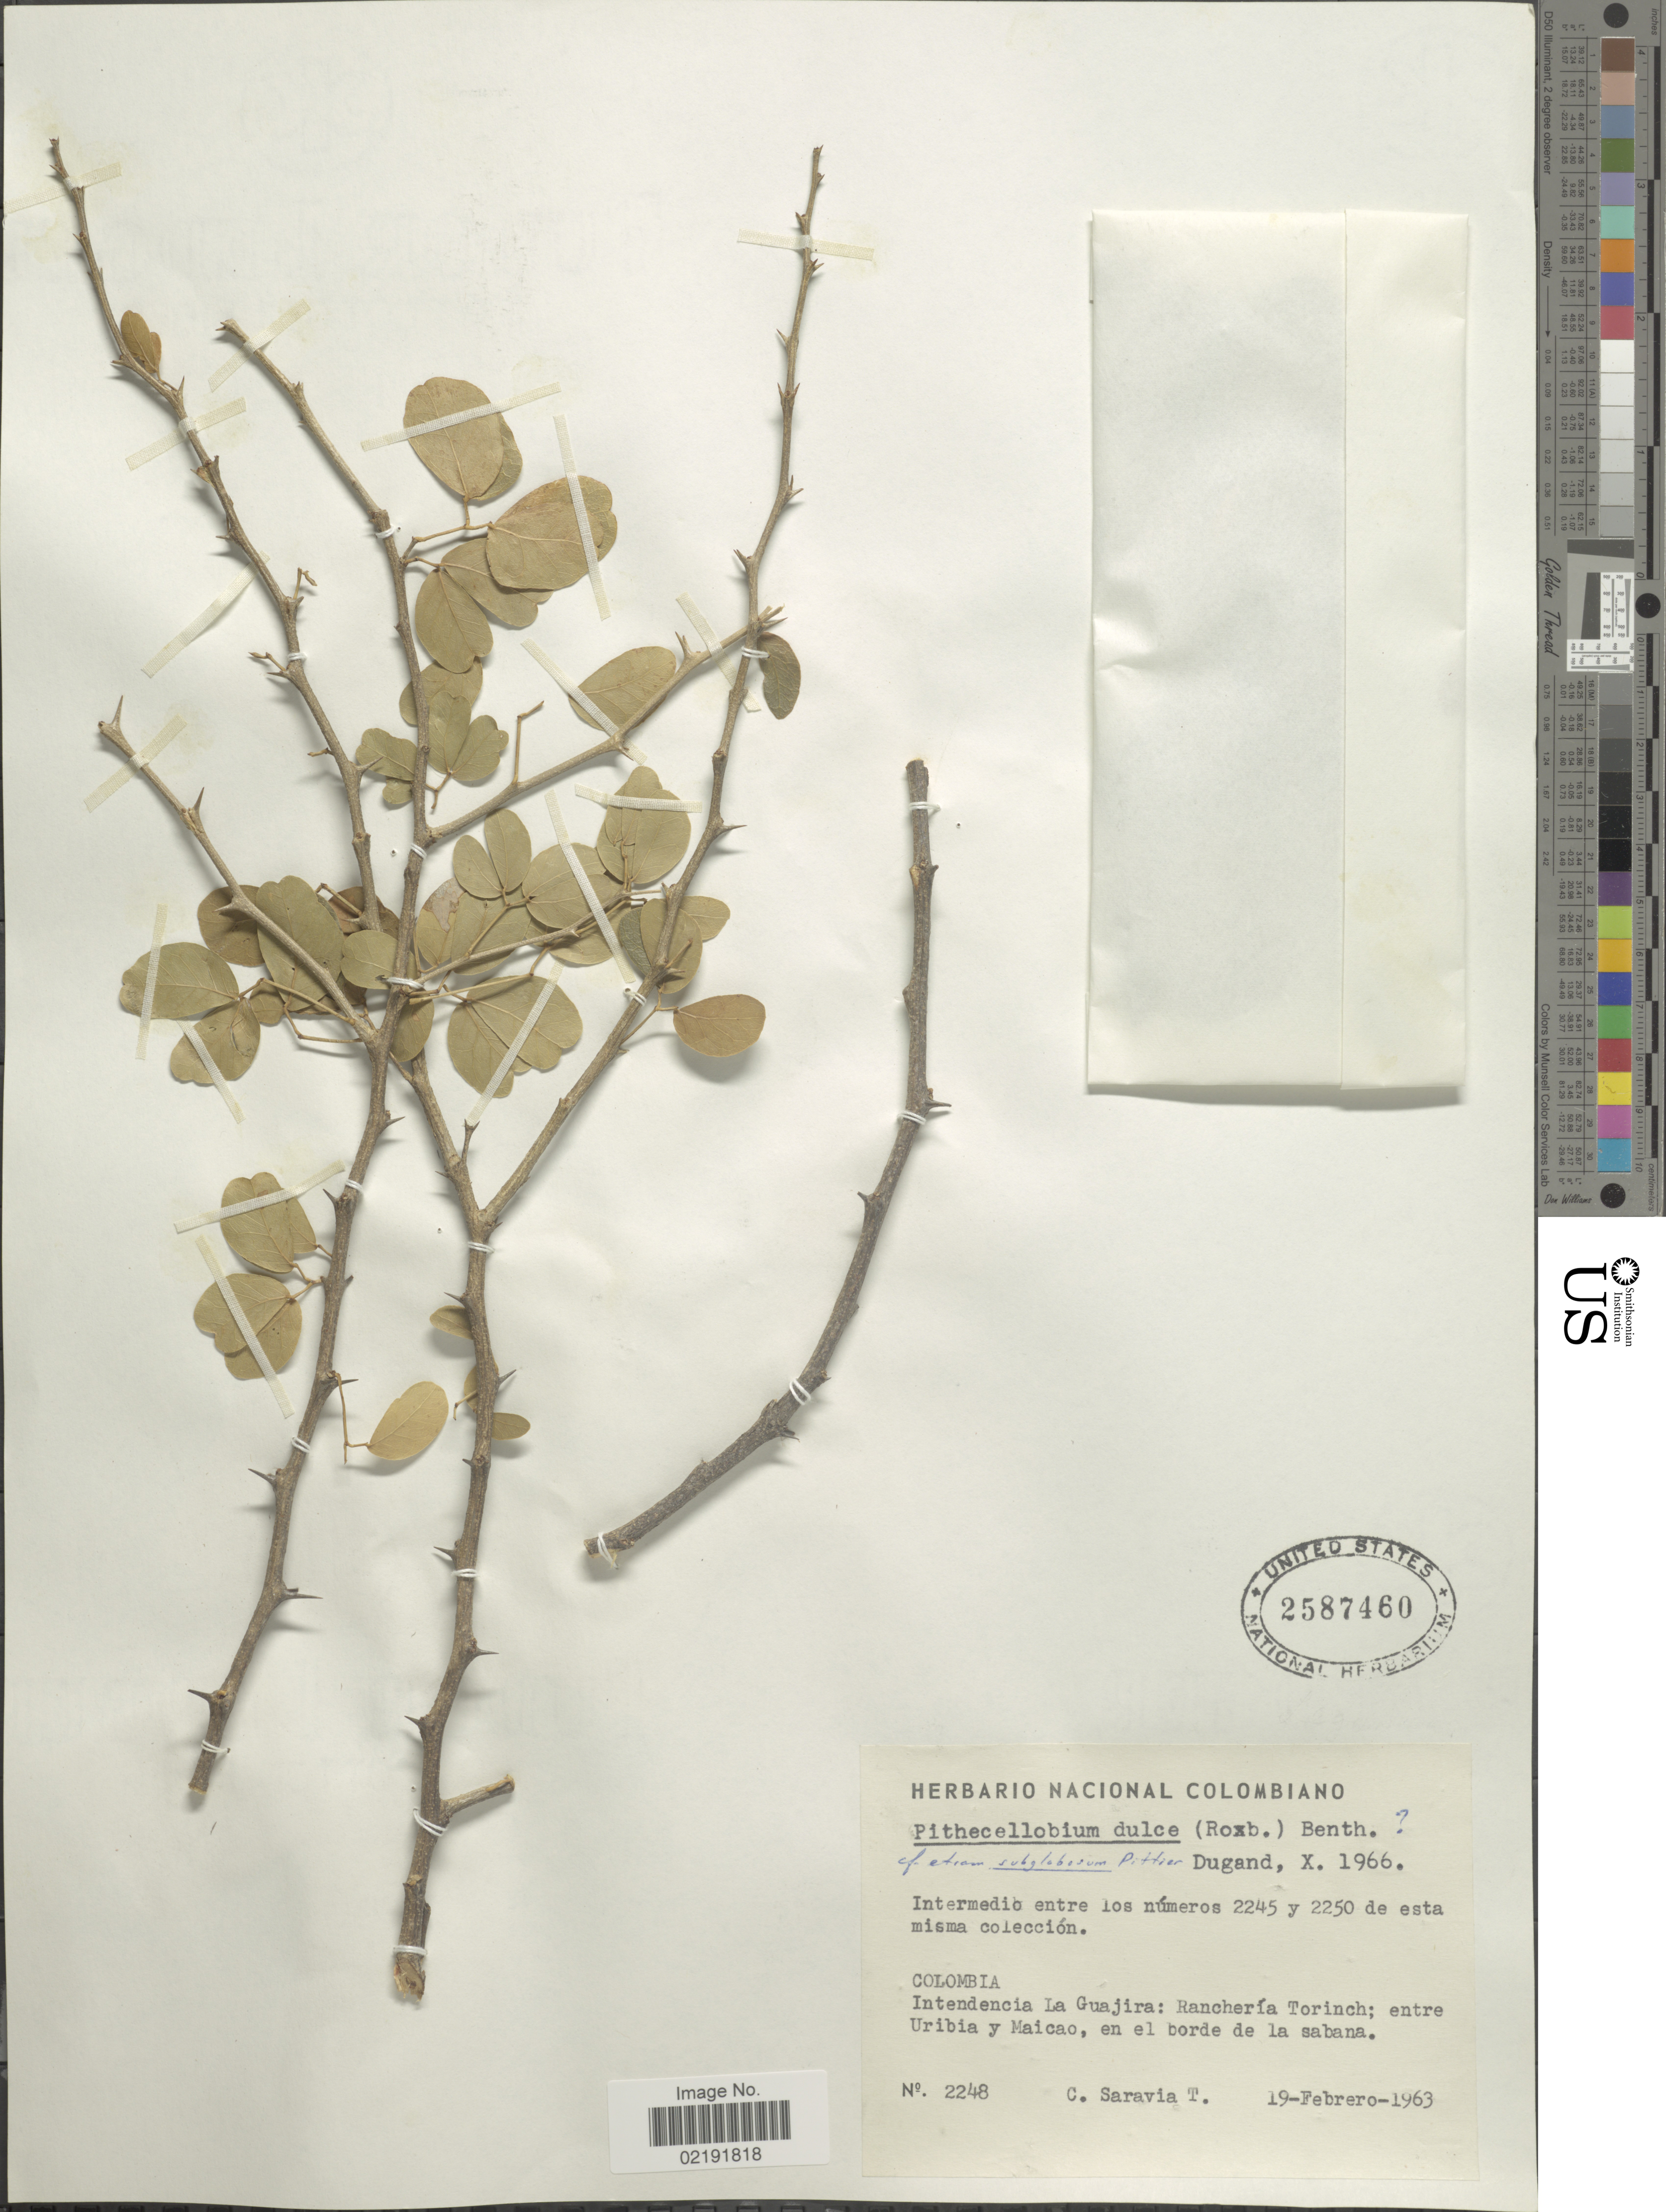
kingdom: Plantae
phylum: Tracheophyta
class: Magnoliopsida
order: Fabales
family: Fabaceae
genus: Pithecellobium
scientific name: Pithecellobium dulce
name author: (Roxb.) Benth.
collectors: C. Saravia T.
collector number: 2248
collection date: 1963-02-19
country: Colombia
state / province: La Guajira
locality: Colombia. Intendencia La Guajira: Ranchería Torinch; entre Uribia y Maicao, en el borde de la sabana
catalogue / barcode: US 2587460